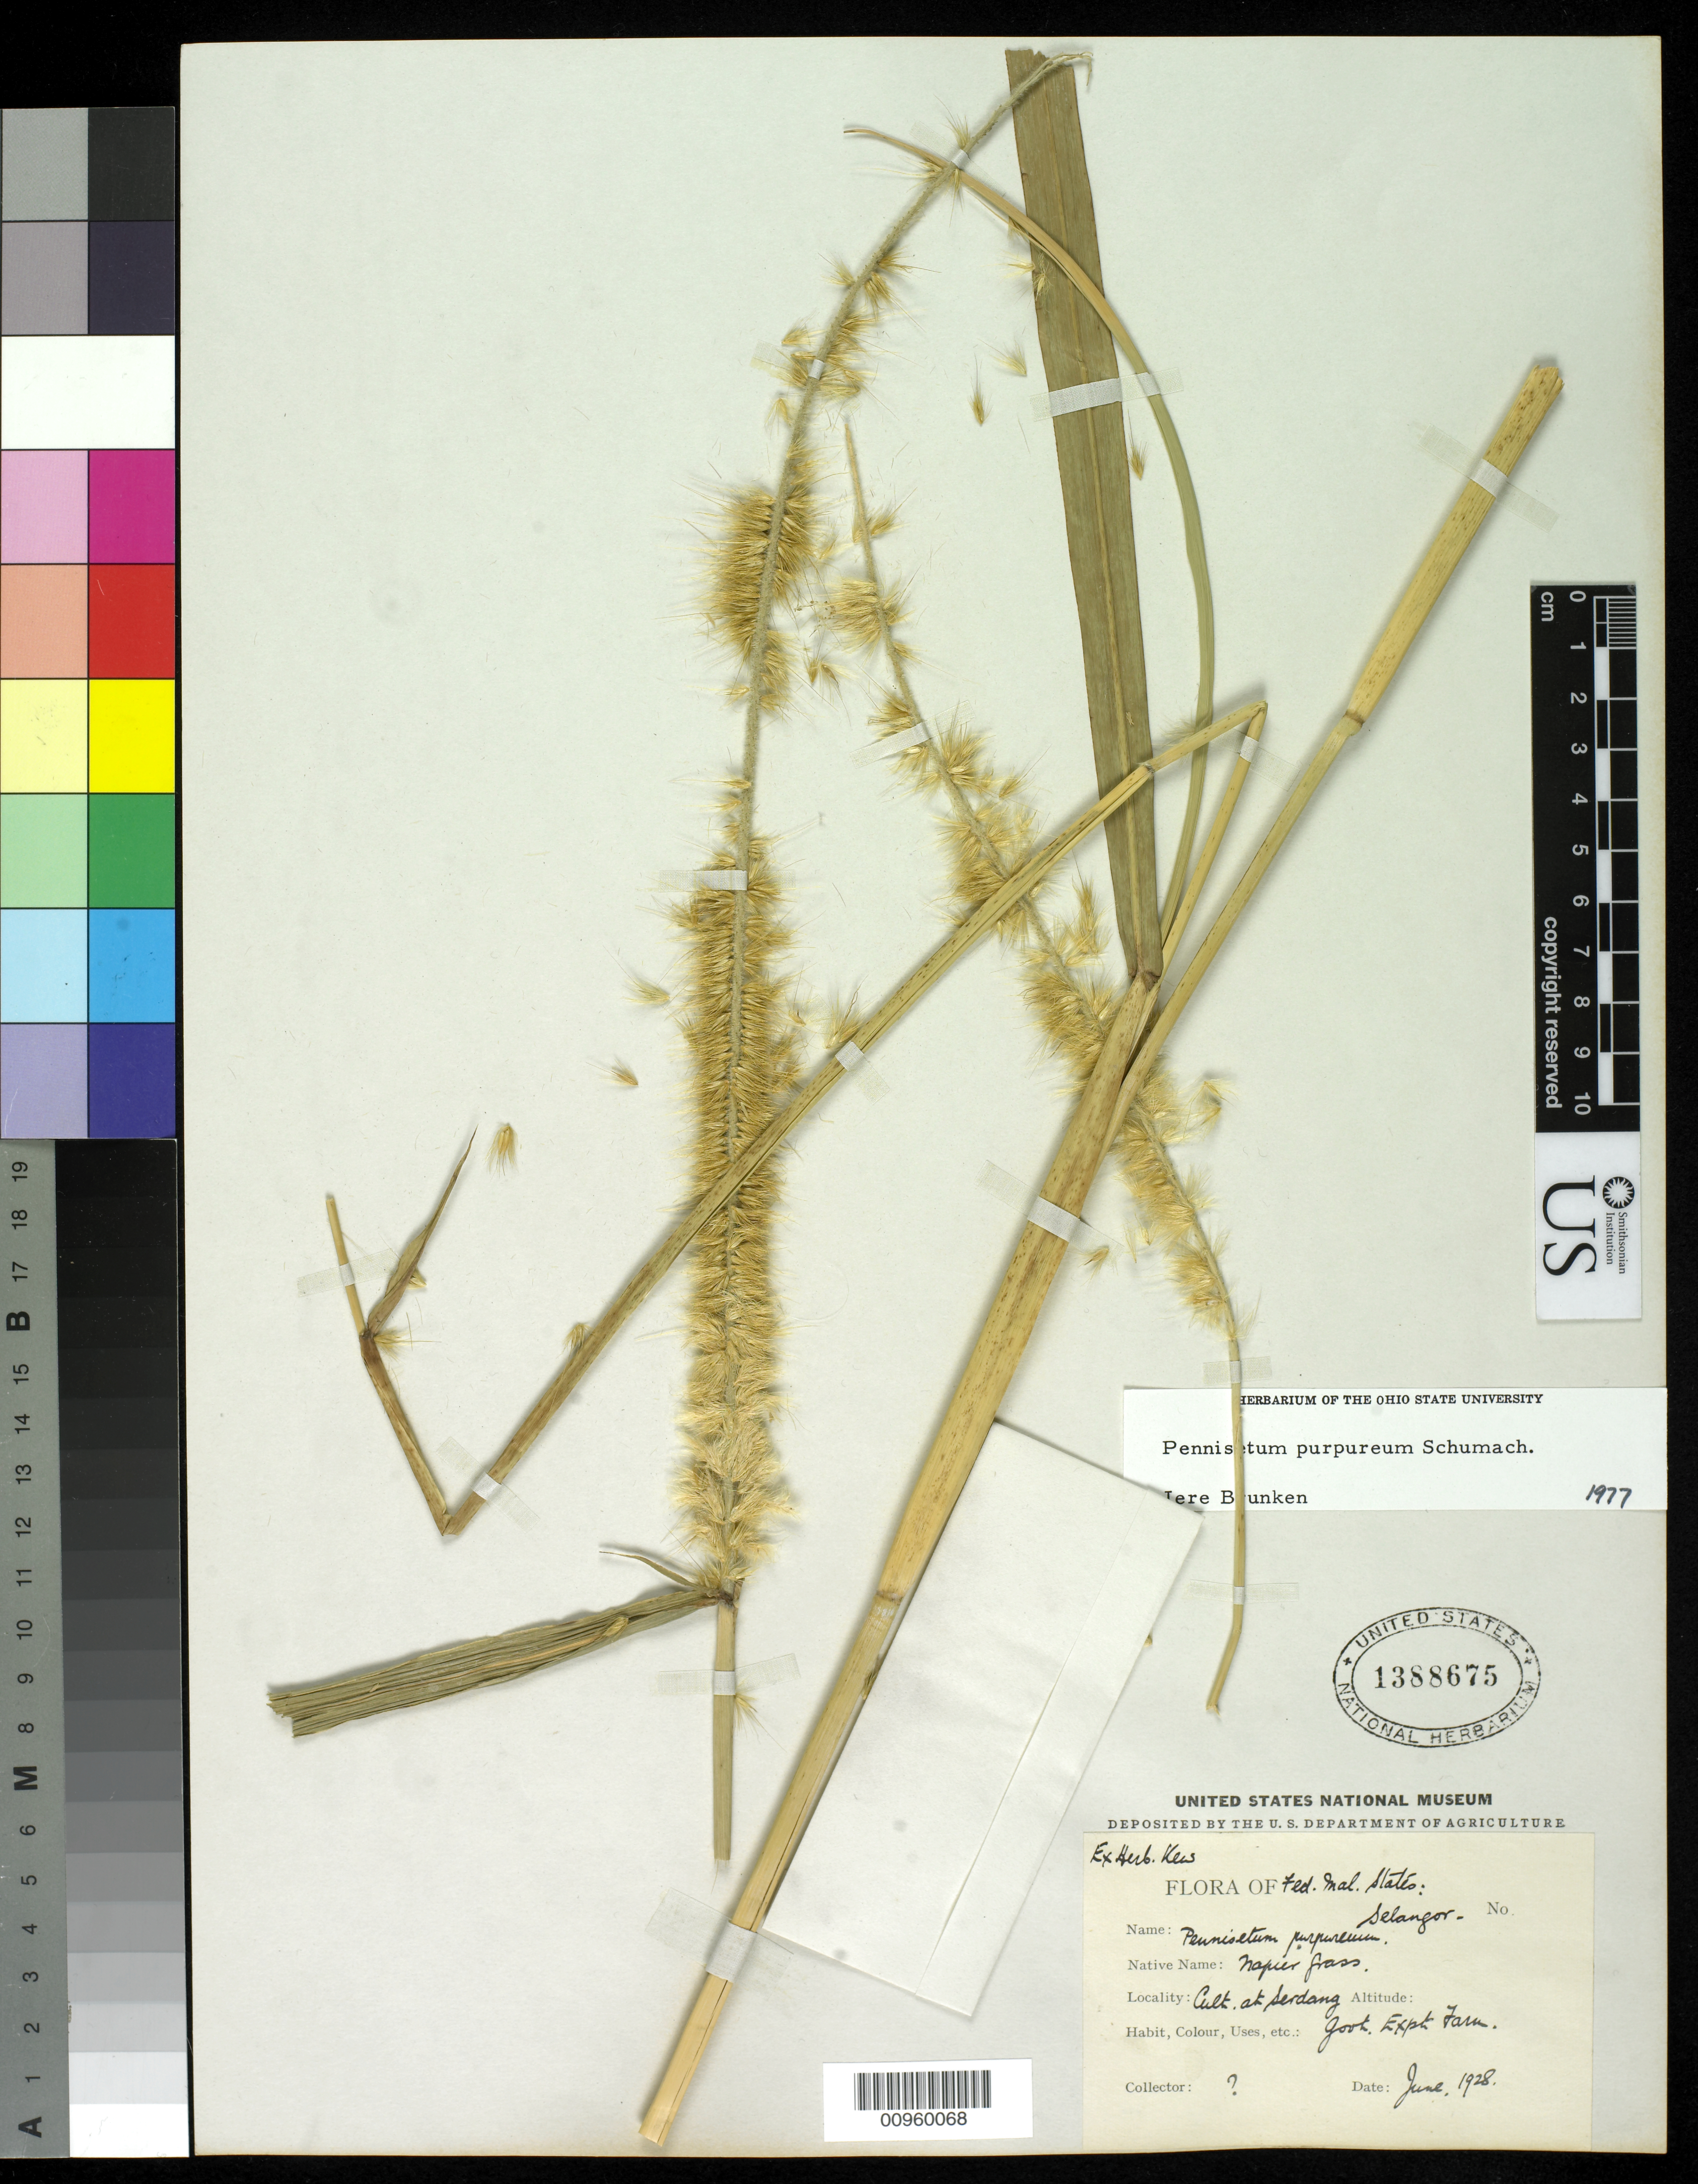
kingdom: Plantae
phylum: Tracheophyta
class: Liliopsida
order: Poales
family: Poaceae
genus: Cenchrus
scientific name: Cenchrus purpureus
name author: (Schumach.) Morrone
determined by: Poaceae Reorganization Project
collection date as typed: Jun 1928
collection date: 1928-06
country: Indonesia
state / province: Sumatra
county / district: South Sumatra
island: Sumatra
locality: Serdang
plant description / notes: No collector or number on label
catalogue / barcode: US 1388675